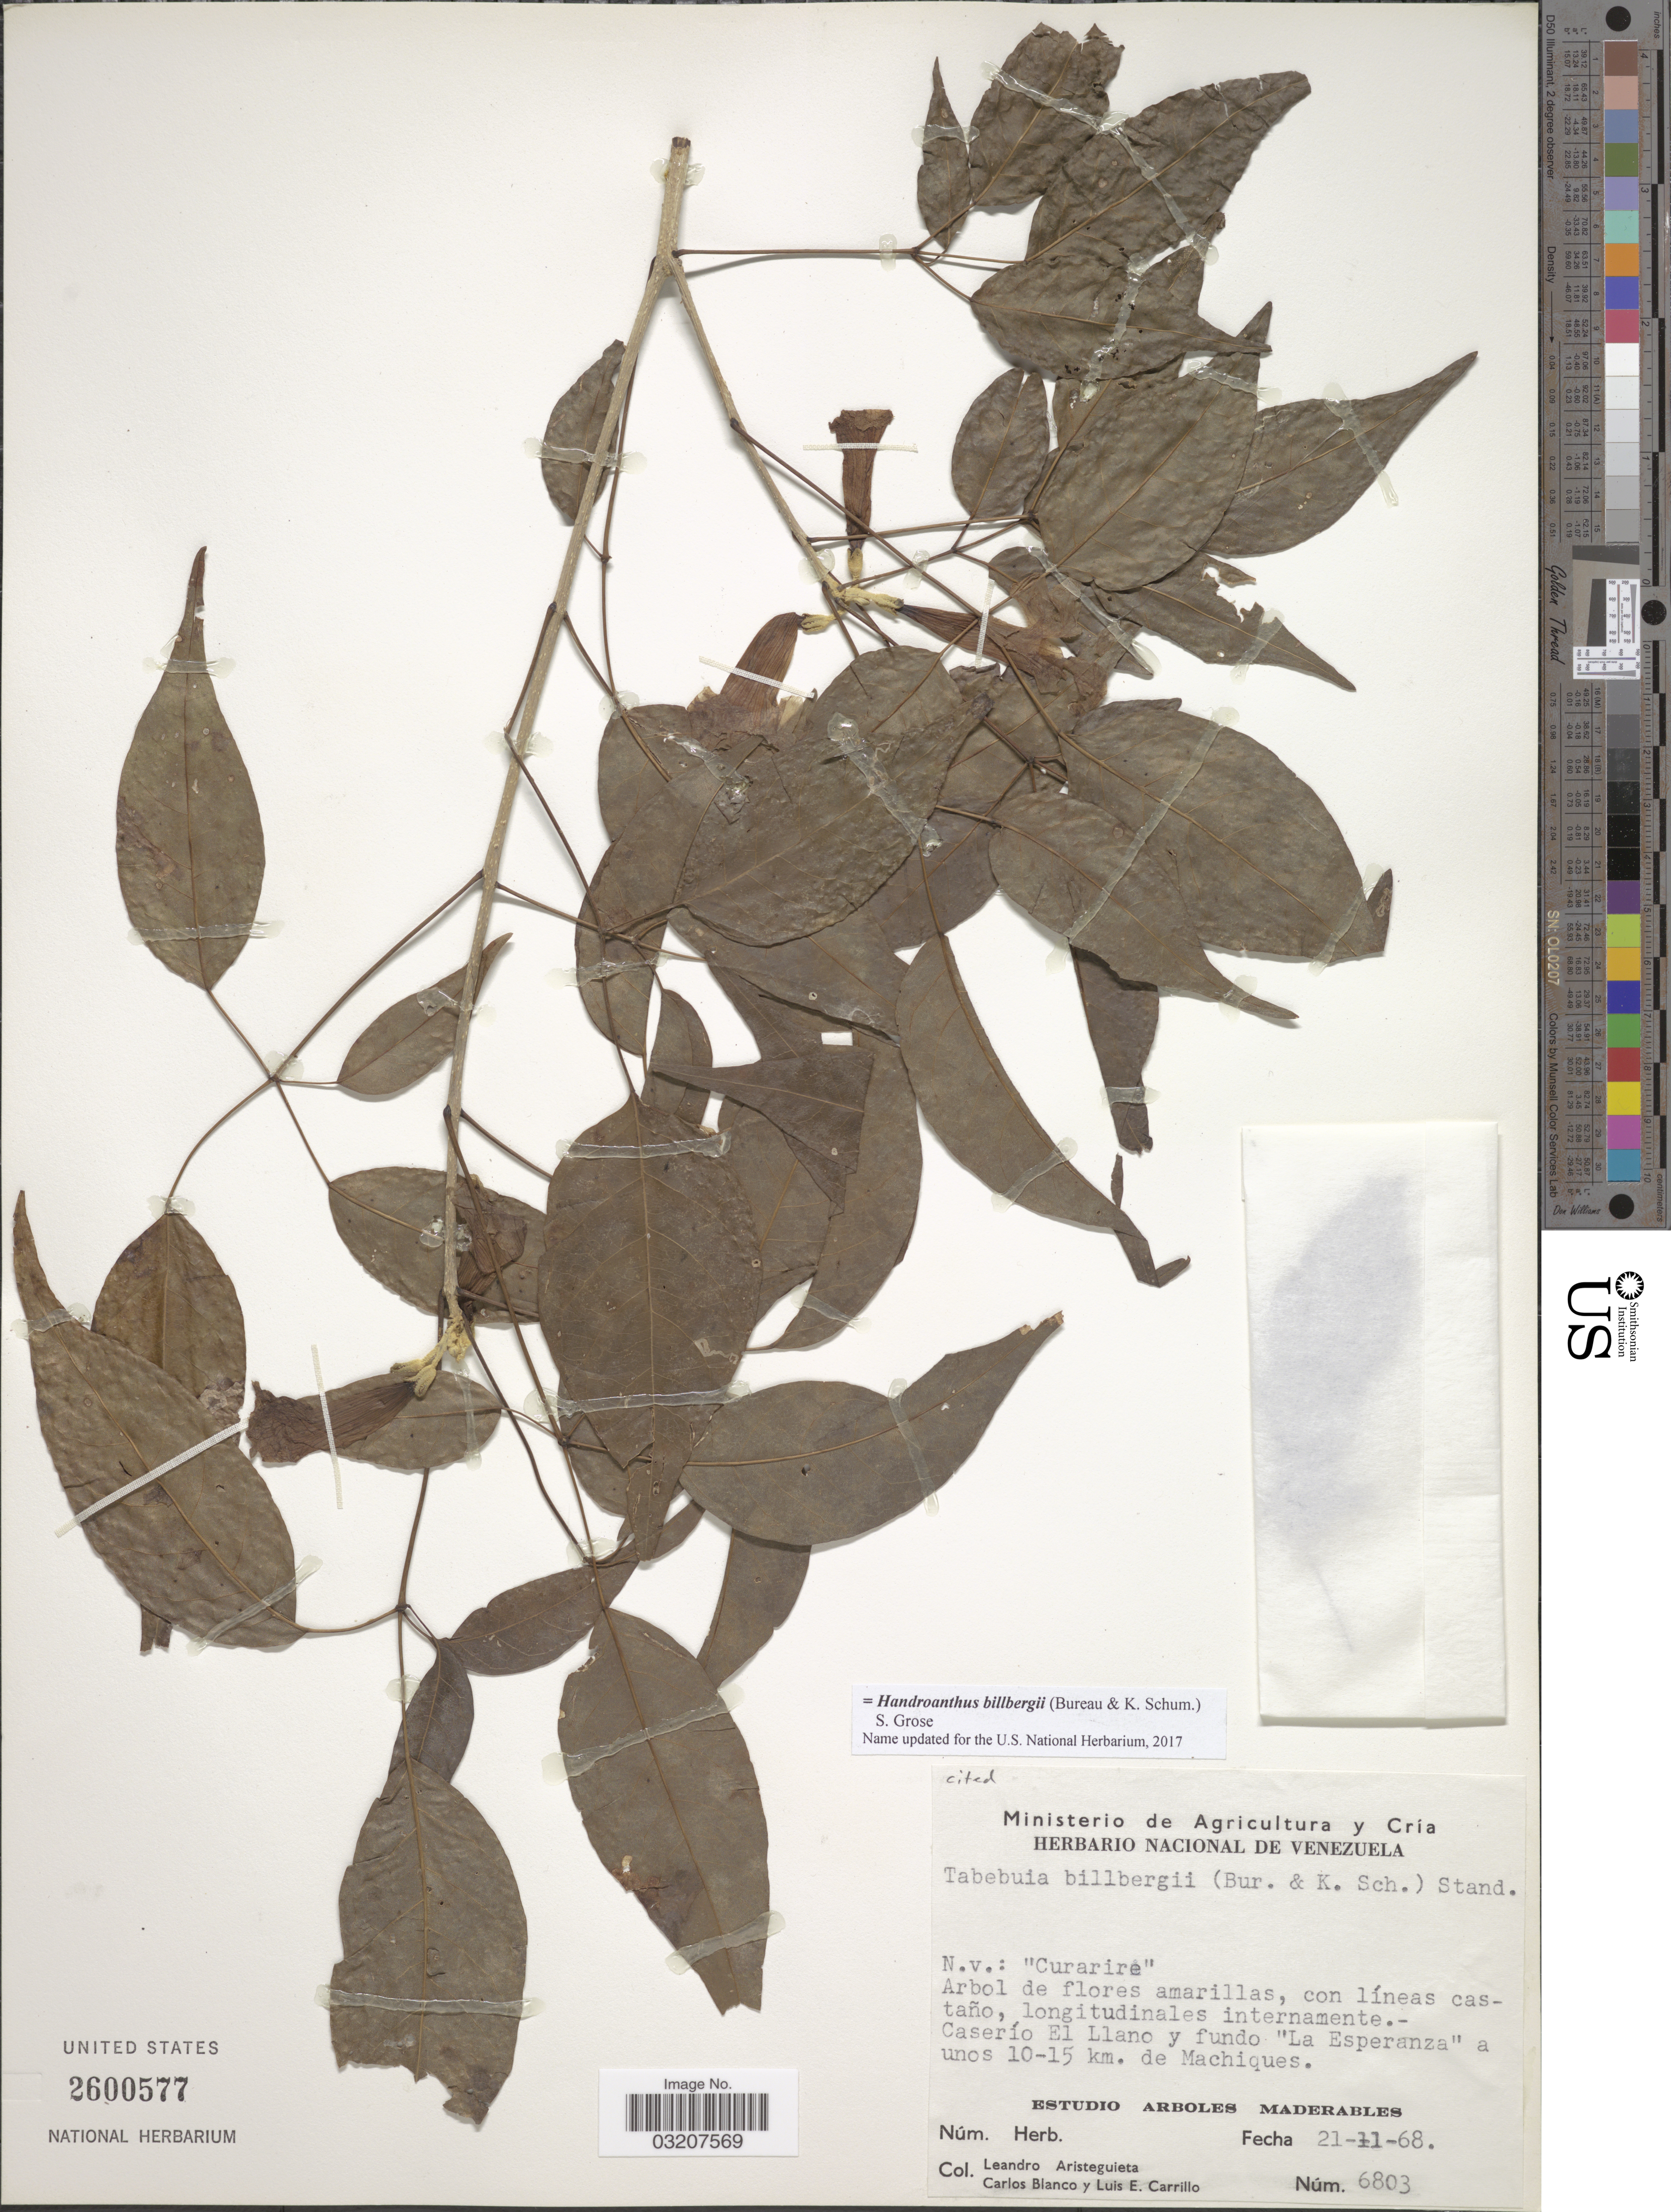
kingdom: Plantae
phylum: Tracheophyta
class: Magnoliopsida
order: Lamiales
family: Bignoniaceae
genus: Handroanthus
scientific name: Handroanthus billbergii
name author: (Bureau & K. Schum.) S.O. Grose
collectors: L. Aristeguieta, C. Blanco & L. Carrillo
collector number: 6803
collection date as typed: Transcribed d/m/y: 21/11/68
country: Venezuela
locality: Caserío El Llano y fundo "La Esperanza" a unos 10-15 km. de Machiques.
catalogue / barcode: US 2600577